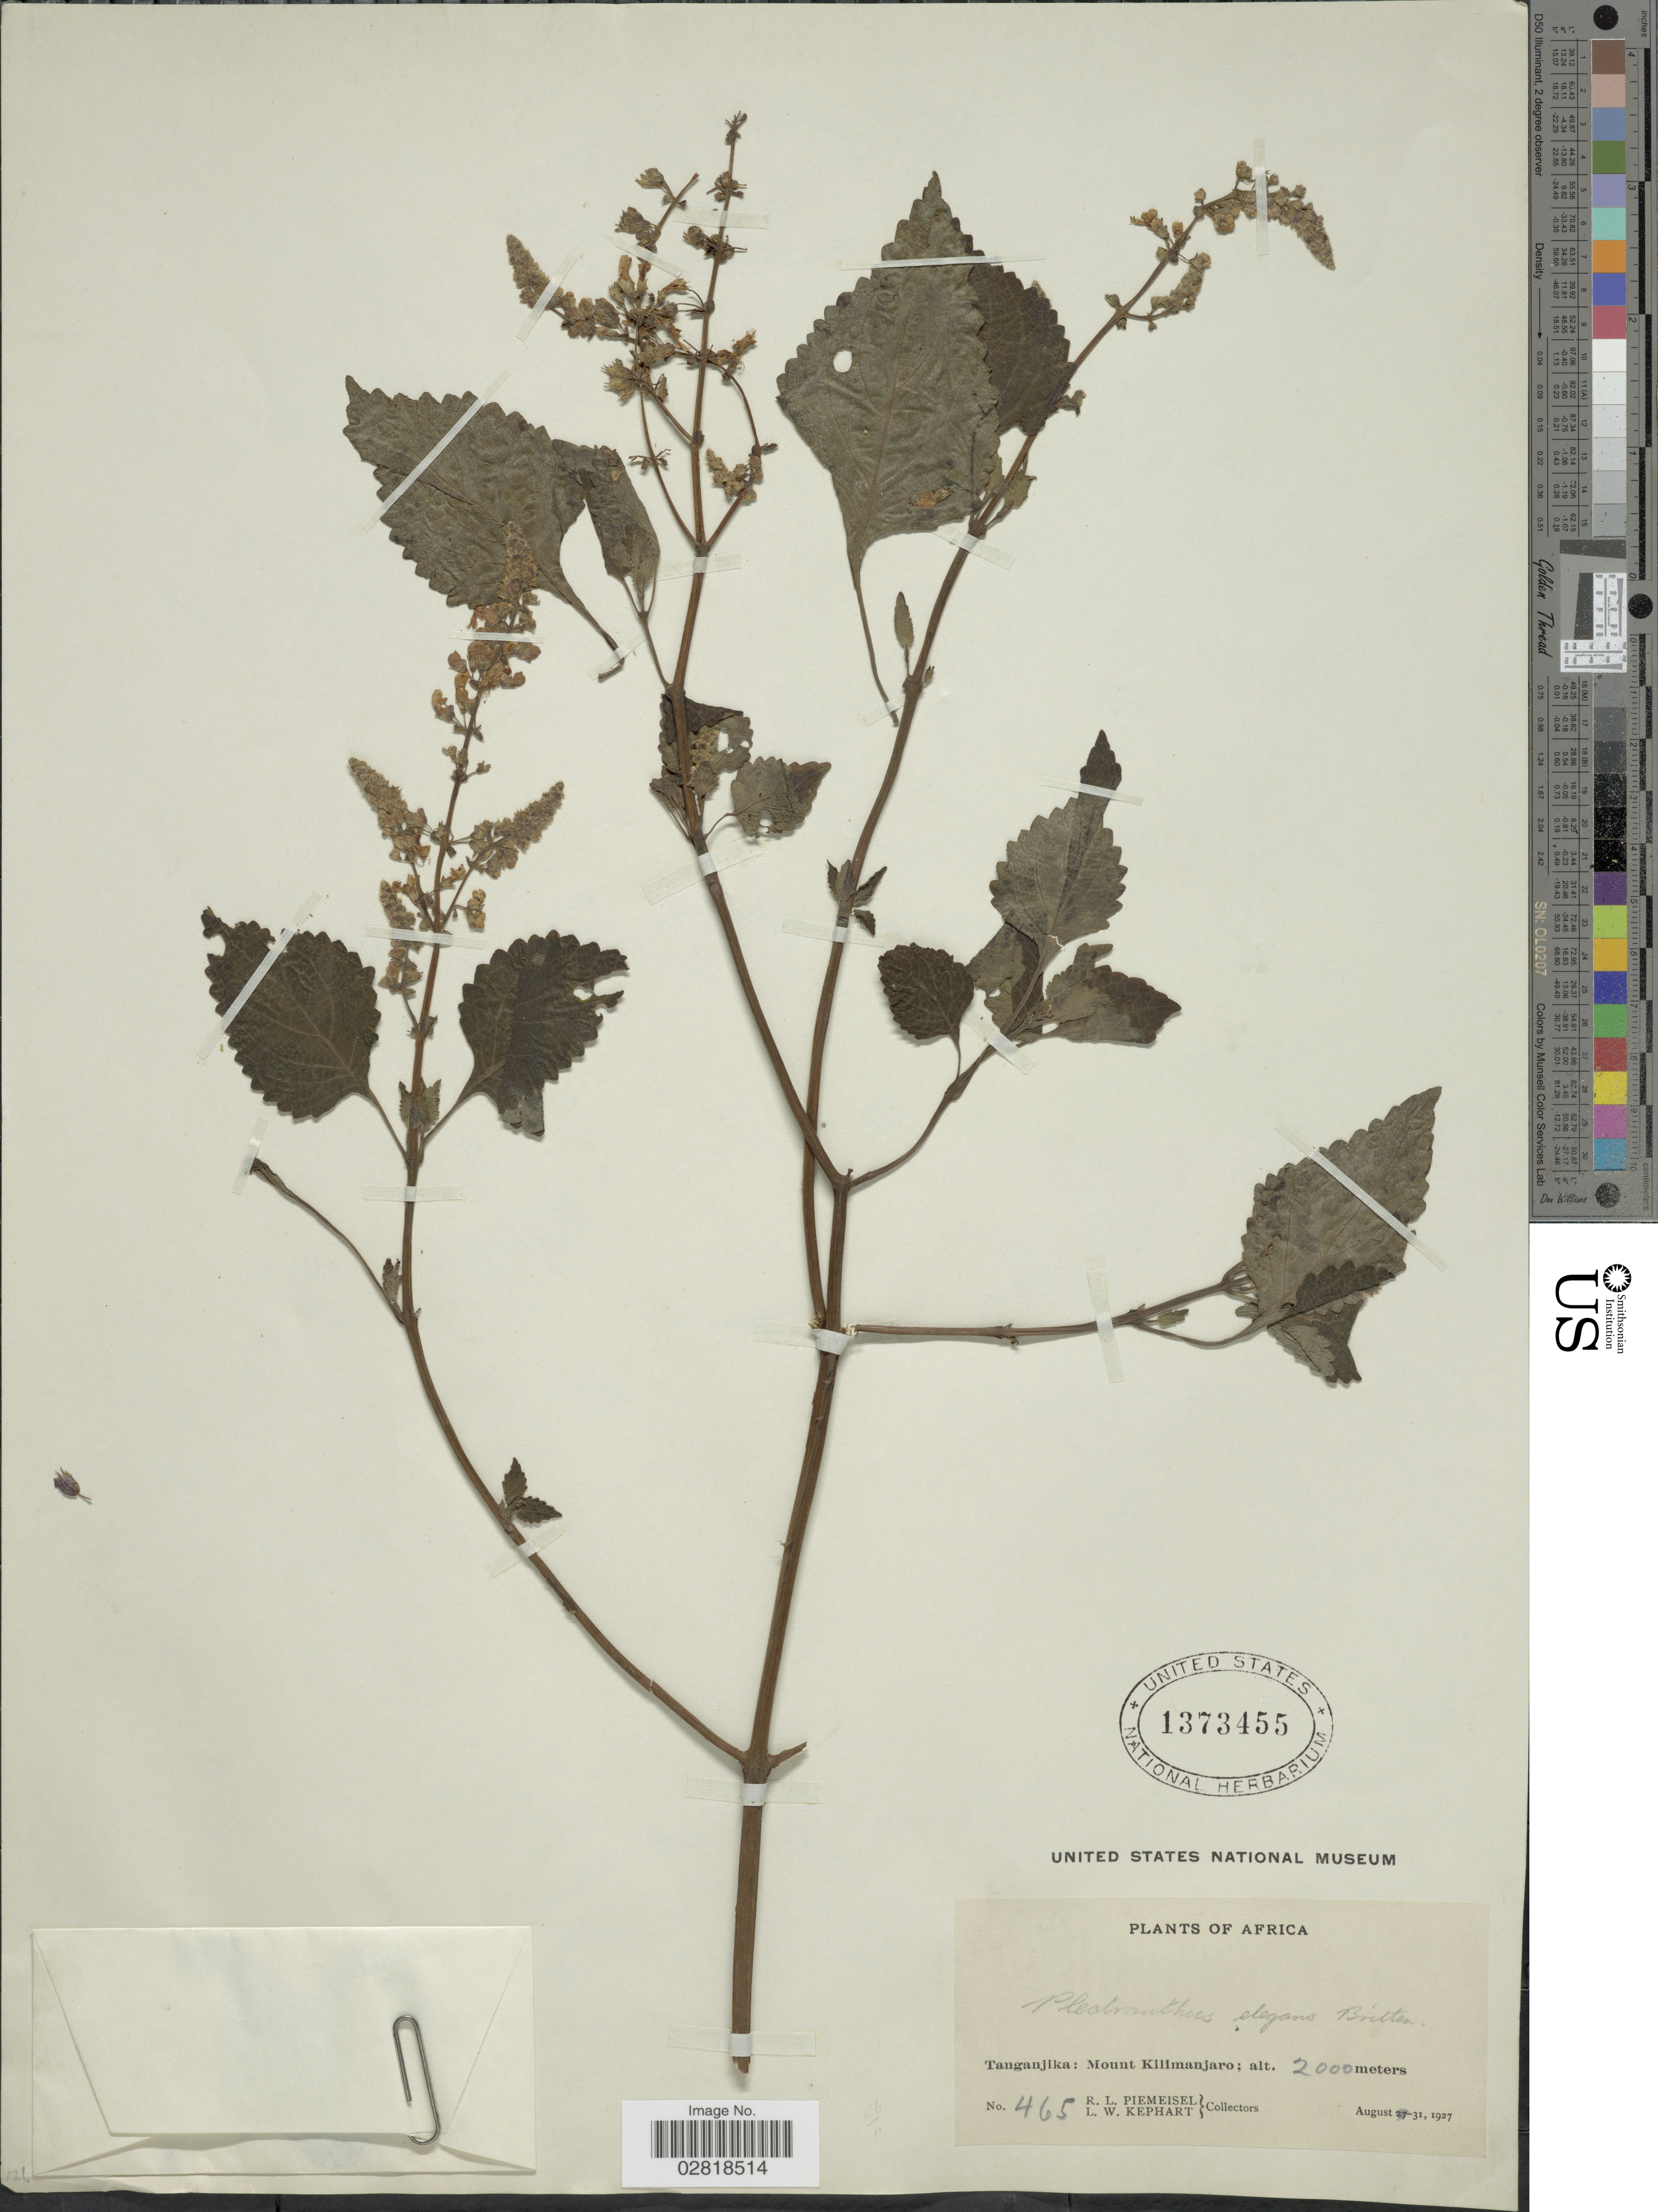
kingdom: Plantae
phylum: Tracheophyta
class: Magnoliopsida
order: Lamiales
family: Lamiaceae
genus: Plectranthus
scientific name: Plectranthus elegans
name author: Britten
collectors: R. L. Piemeisel & L. W. Kephart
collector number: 465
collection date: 1927-08-27/1927-08-31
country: Tanzania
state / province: Kilimanjaro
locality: Tanganjika: Mount Kilimanjaro.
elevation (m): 2000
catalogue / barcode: US 1373455